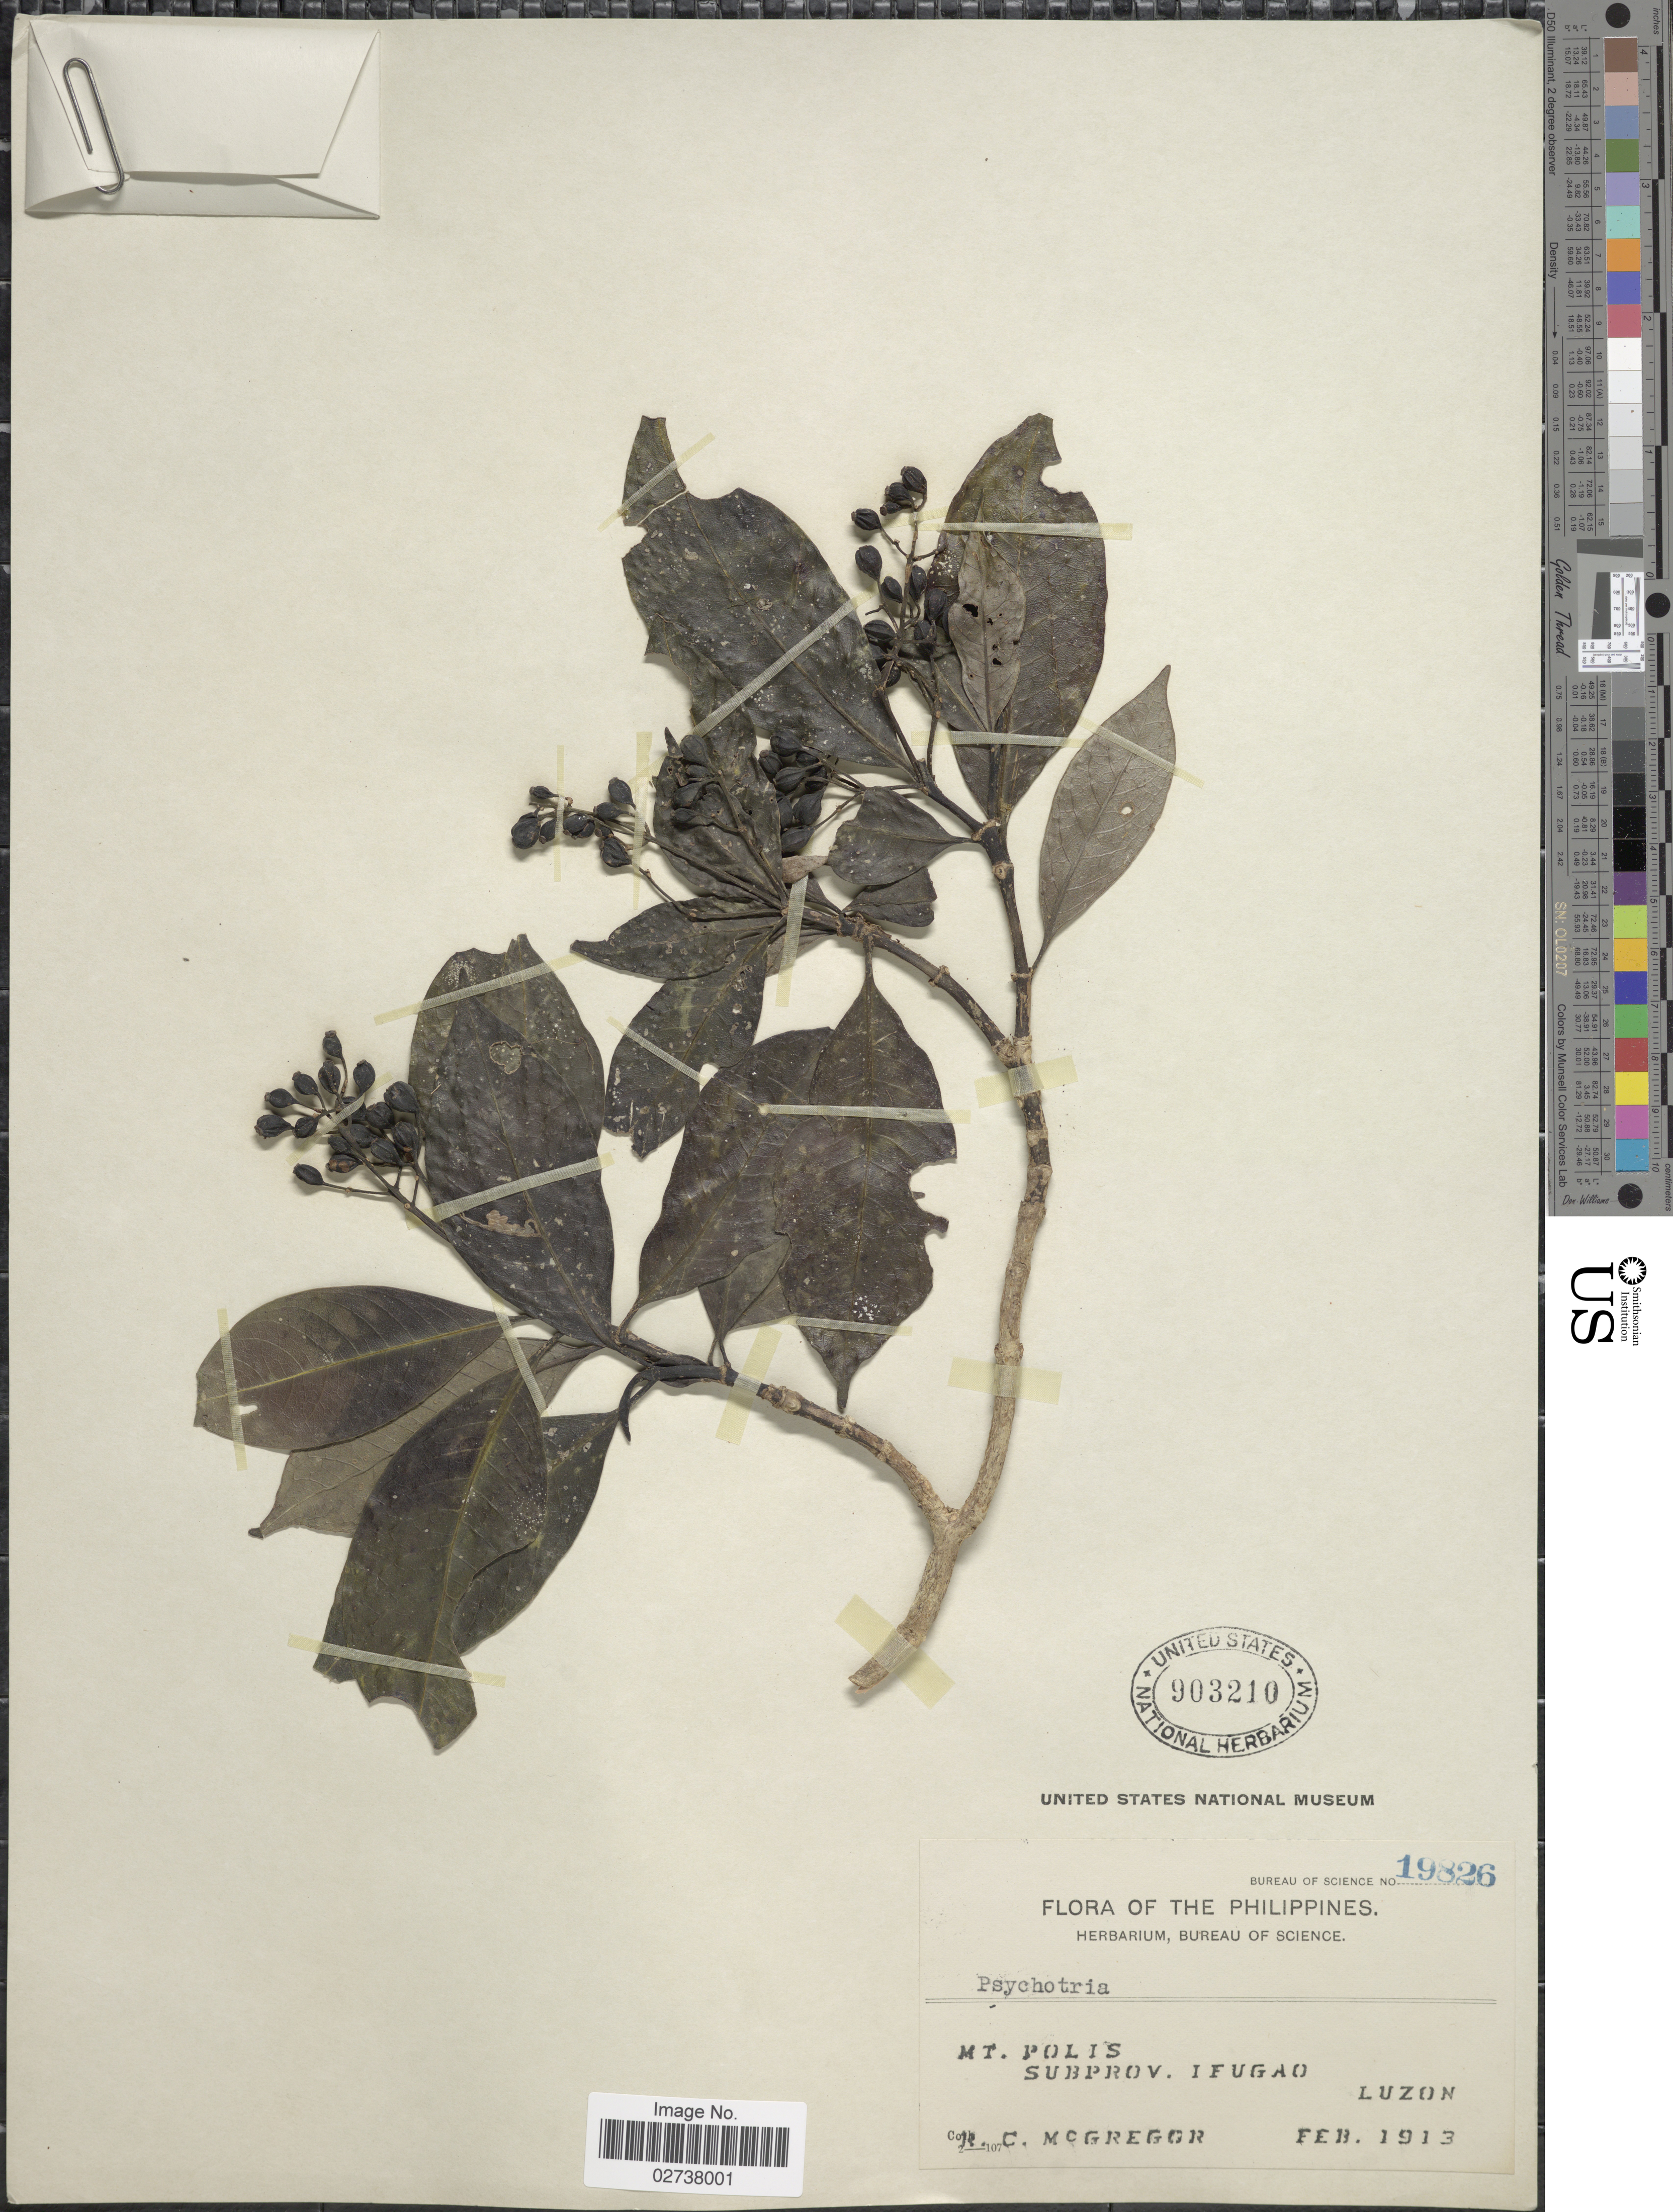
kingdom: Plantae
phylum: Tracheophyta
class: Magnoliopsida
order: Gentianales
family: Rubiaceae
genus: Psychotria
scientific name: Psychotria sp.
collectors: R. C. McGregor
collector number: Bureau of Science 19826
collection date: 1913-02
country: Philippines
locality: Mtt. Polis, Subprov. Ifugao, Luzon.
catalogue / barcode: US 903210